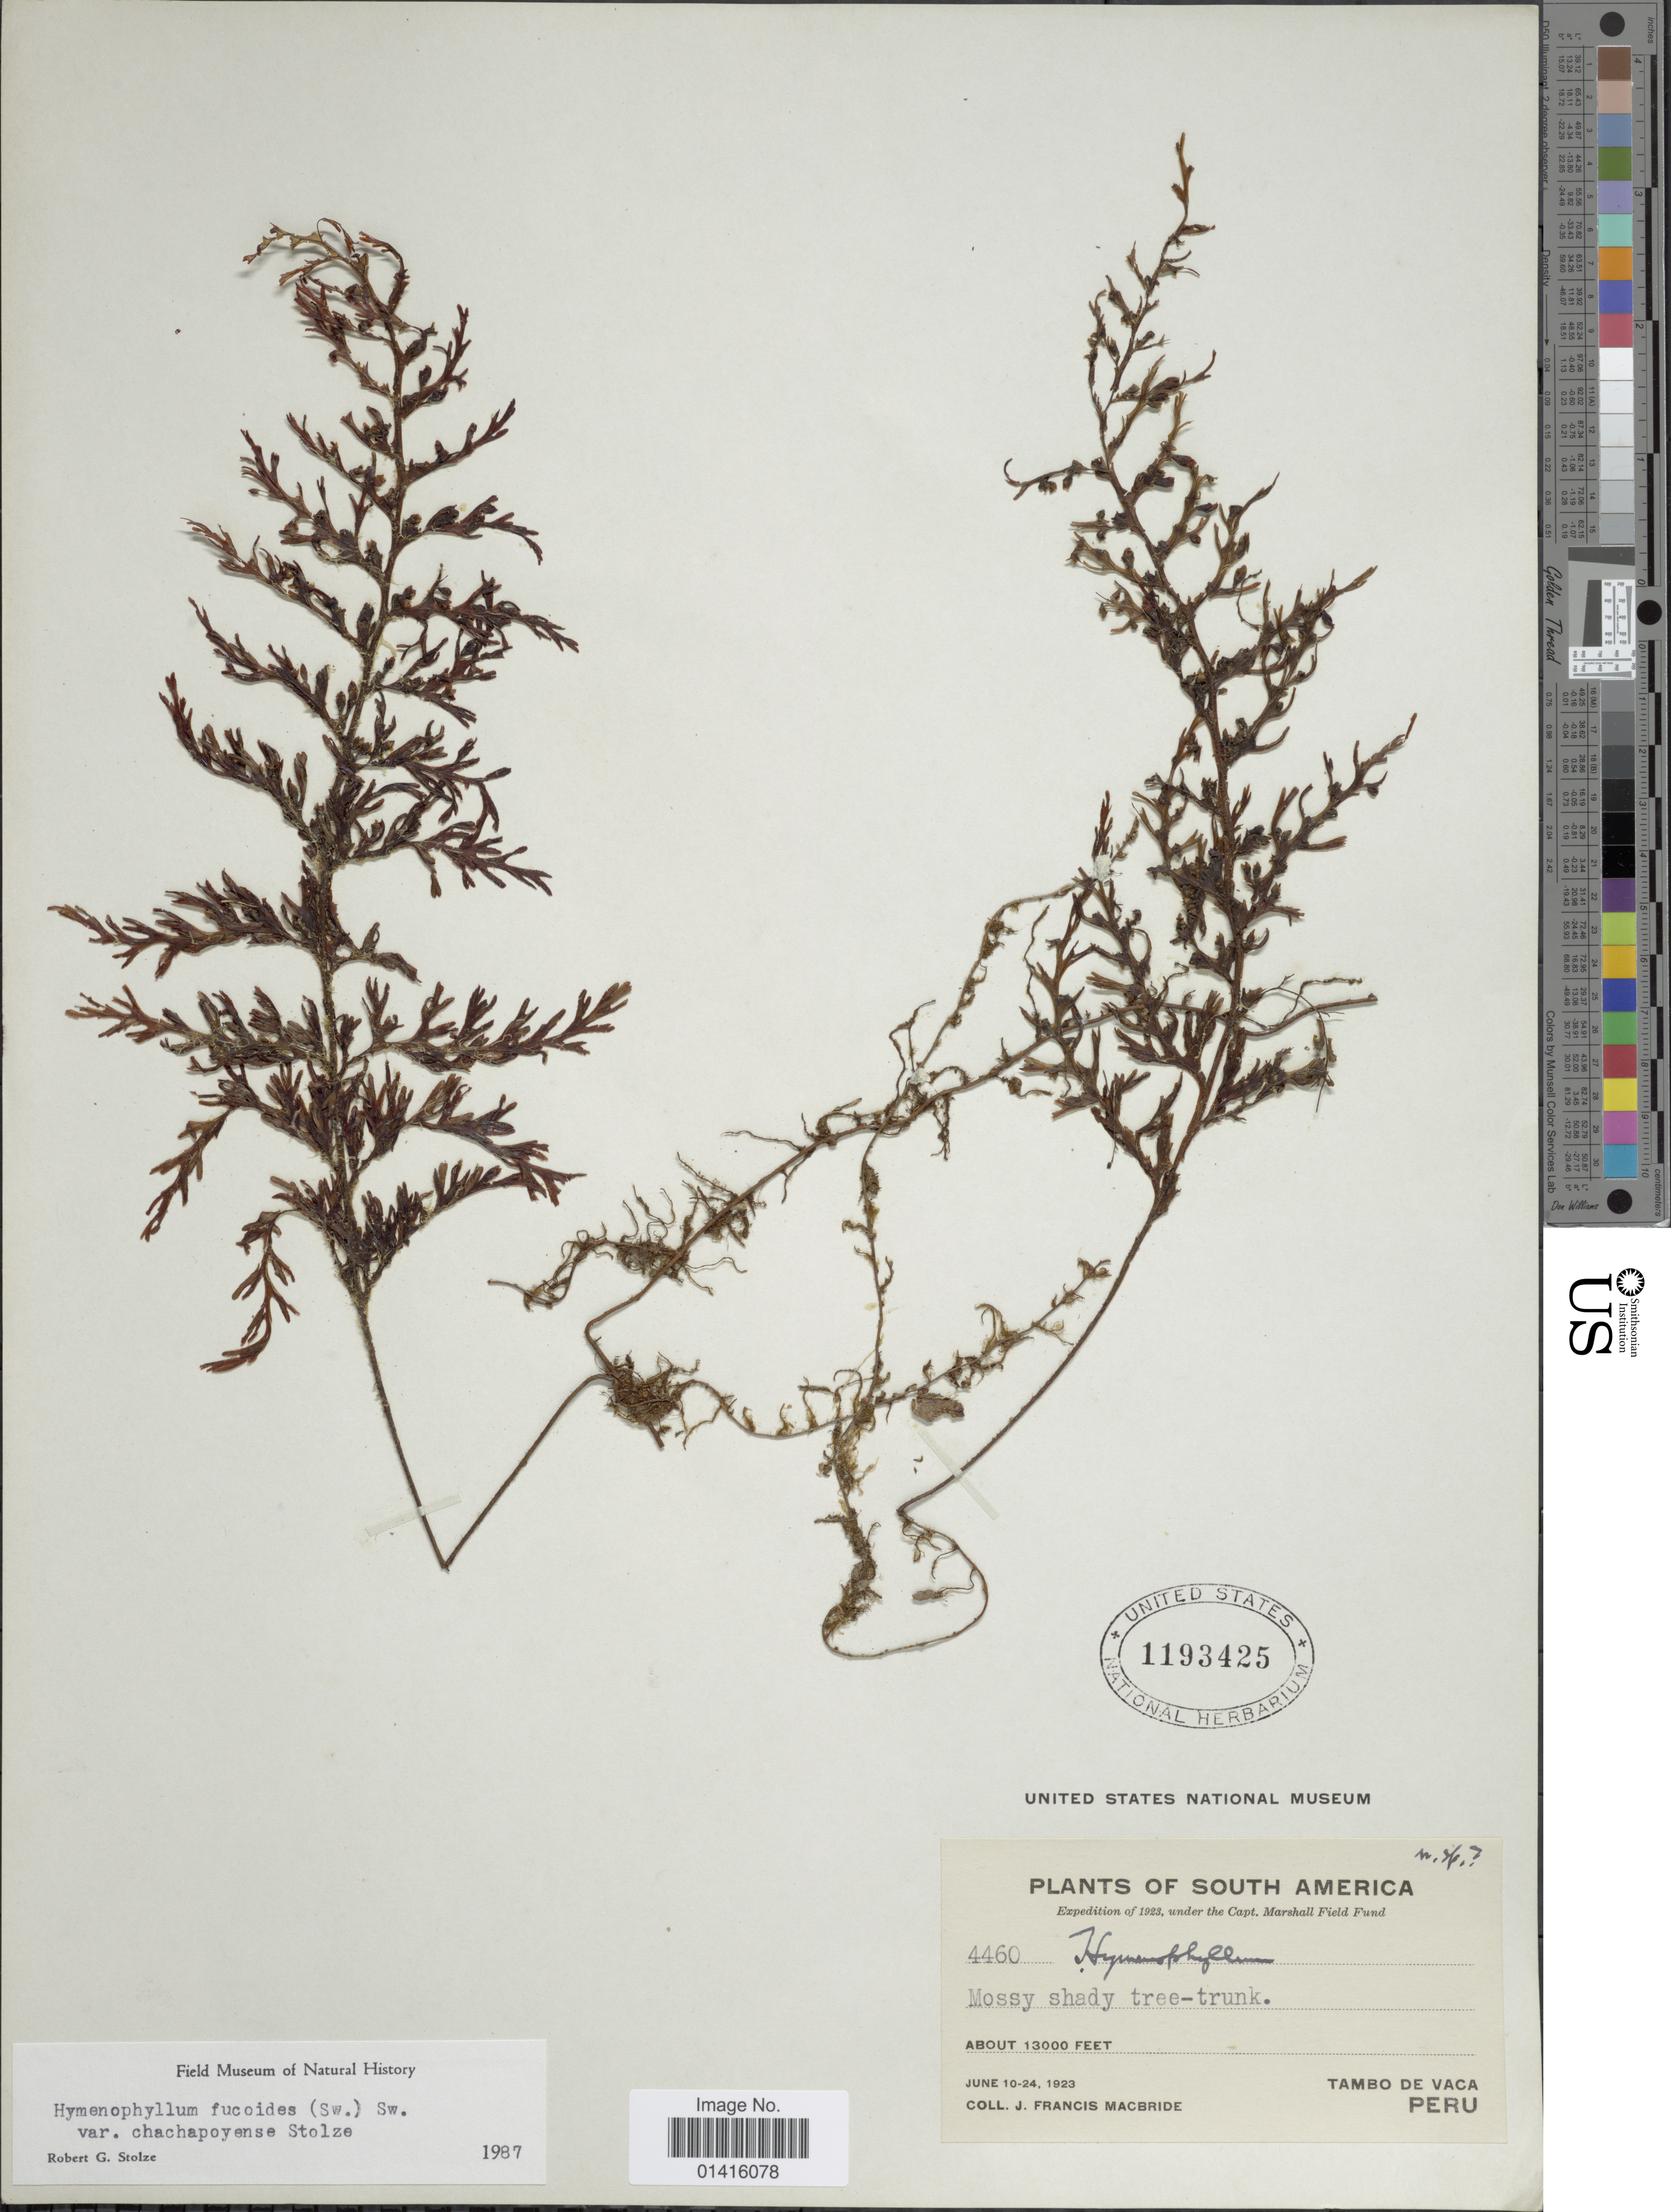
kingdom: Plantae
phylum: Tracheophyta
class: Polypodiopsida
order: Hymenophyllales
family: Hymenophyllaceae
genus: Hymenophyllum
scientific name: Hymenophyllum fucoides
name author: (Sw.) Sw.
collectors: J. F. Macbride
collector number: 4460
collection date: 1923-06-10/1923-06-24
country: Peru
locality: South America, tambo de Vaca, Peru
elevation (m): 3962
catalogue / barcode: US 1193425